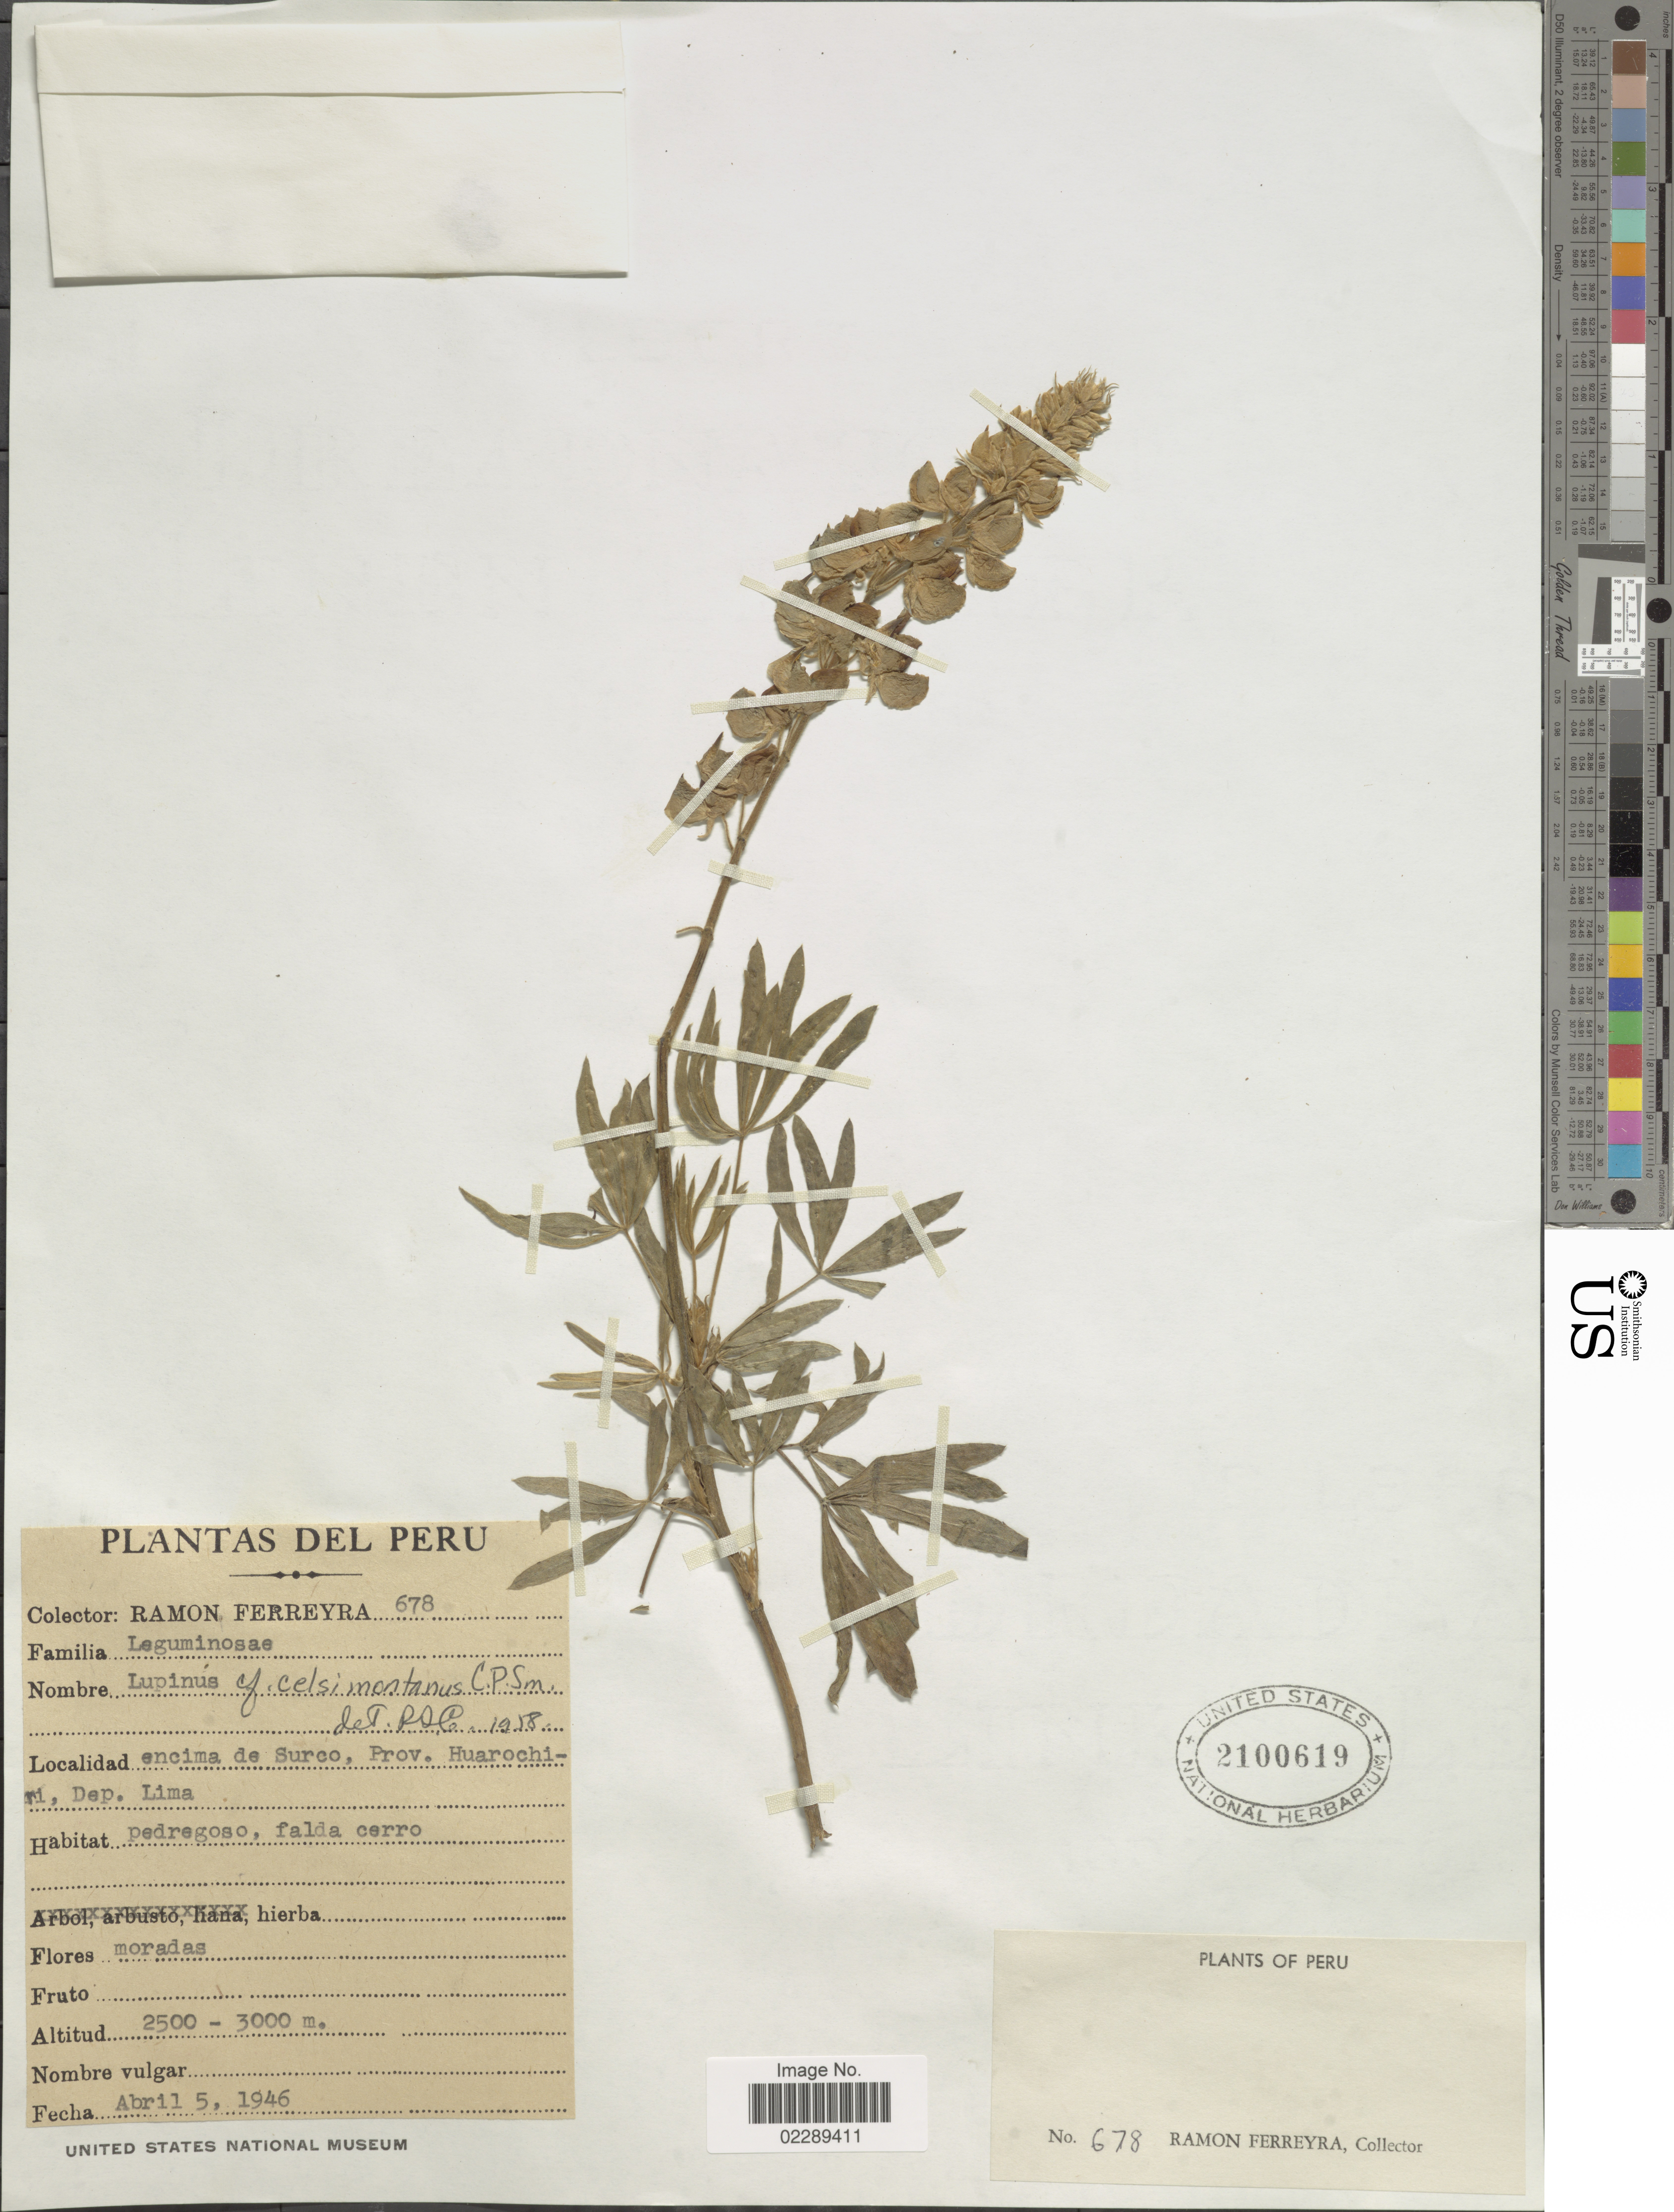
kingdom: Plantae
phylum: Tracheophyta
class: Magnoliopsida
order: Fabales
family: Fabaceae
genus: Lupinus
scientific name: Lupinus celsimontanus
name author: C.P. Sm.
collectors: R. A. Ferreyra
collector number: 678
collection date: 1946-04-05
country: Peru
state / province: Lima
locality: Encima de Surco, Prov. Huarochiri, Dep. Lima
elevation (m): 2500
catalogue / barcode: US 2100619